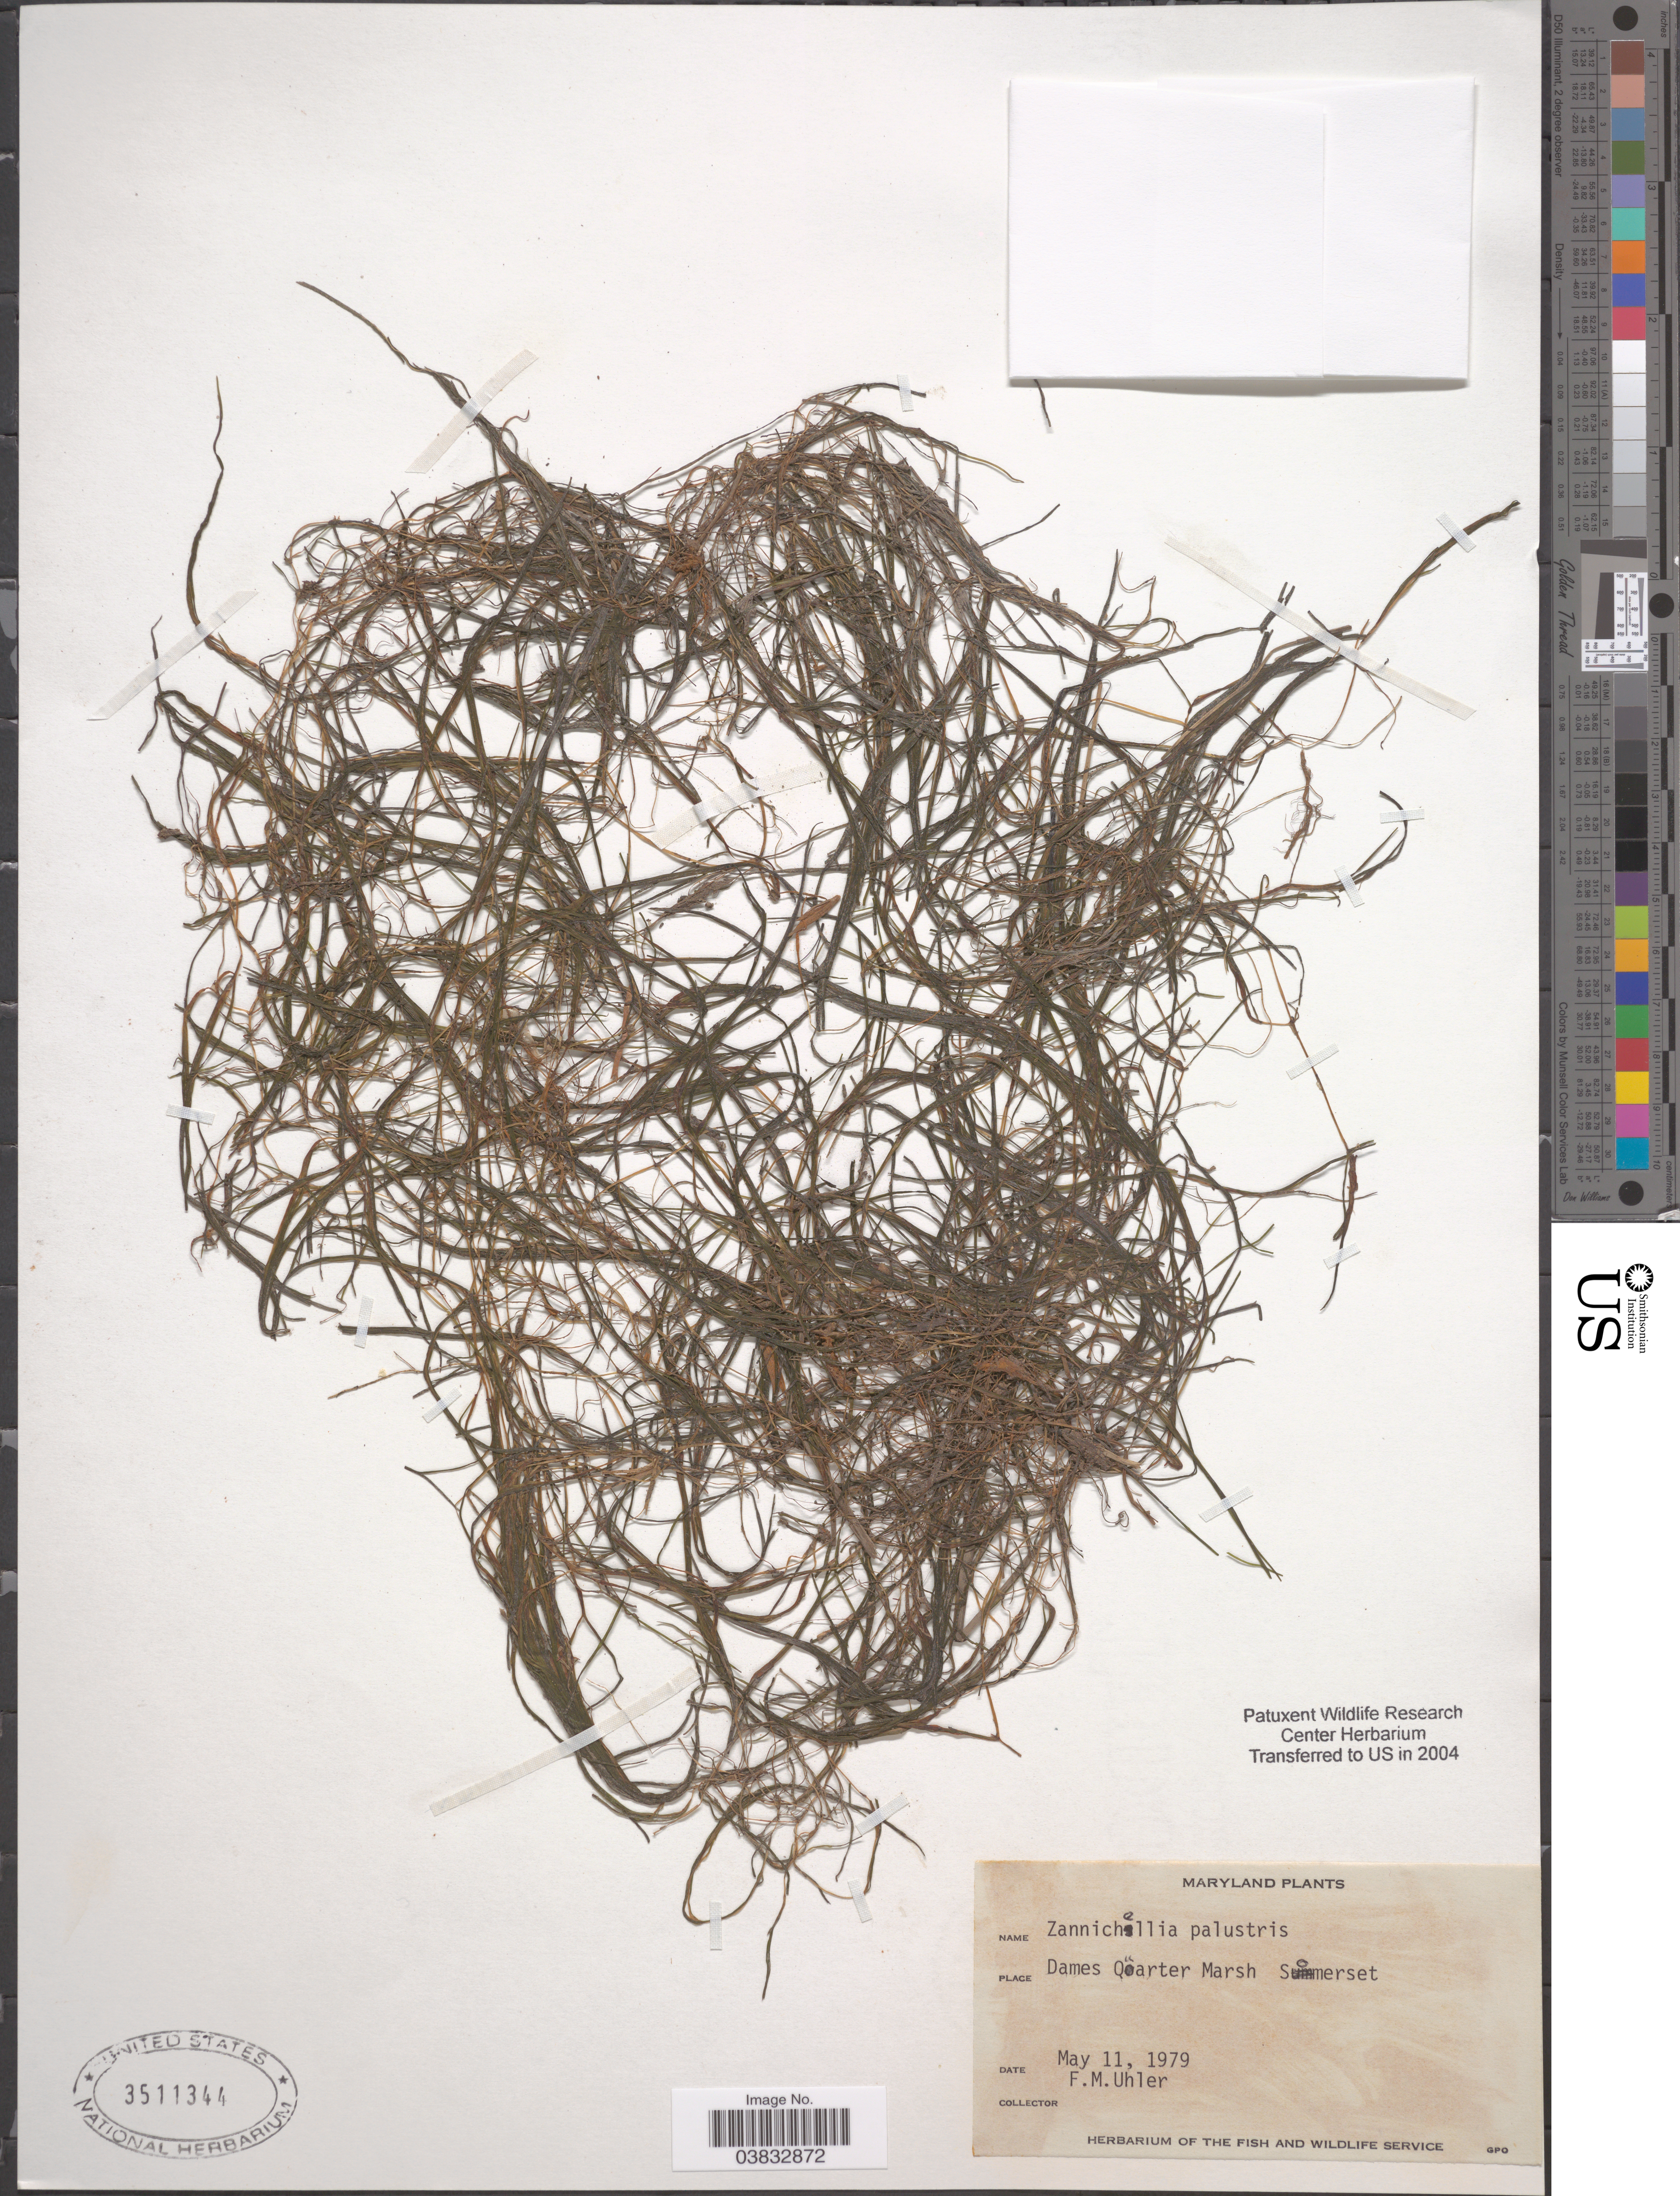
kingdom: Plantae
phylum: Tracheophyta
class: Liliopsida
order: Alismatales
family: Potamogetonaceae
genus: Zannichellia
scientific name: Zannichellia palustris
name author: L.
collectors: F. M. Uhler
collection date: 1979-05-11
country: United States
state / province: Maryland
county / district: Somerset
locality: Dames Quarter Marsh. Somerset.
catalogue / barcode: US 3511344